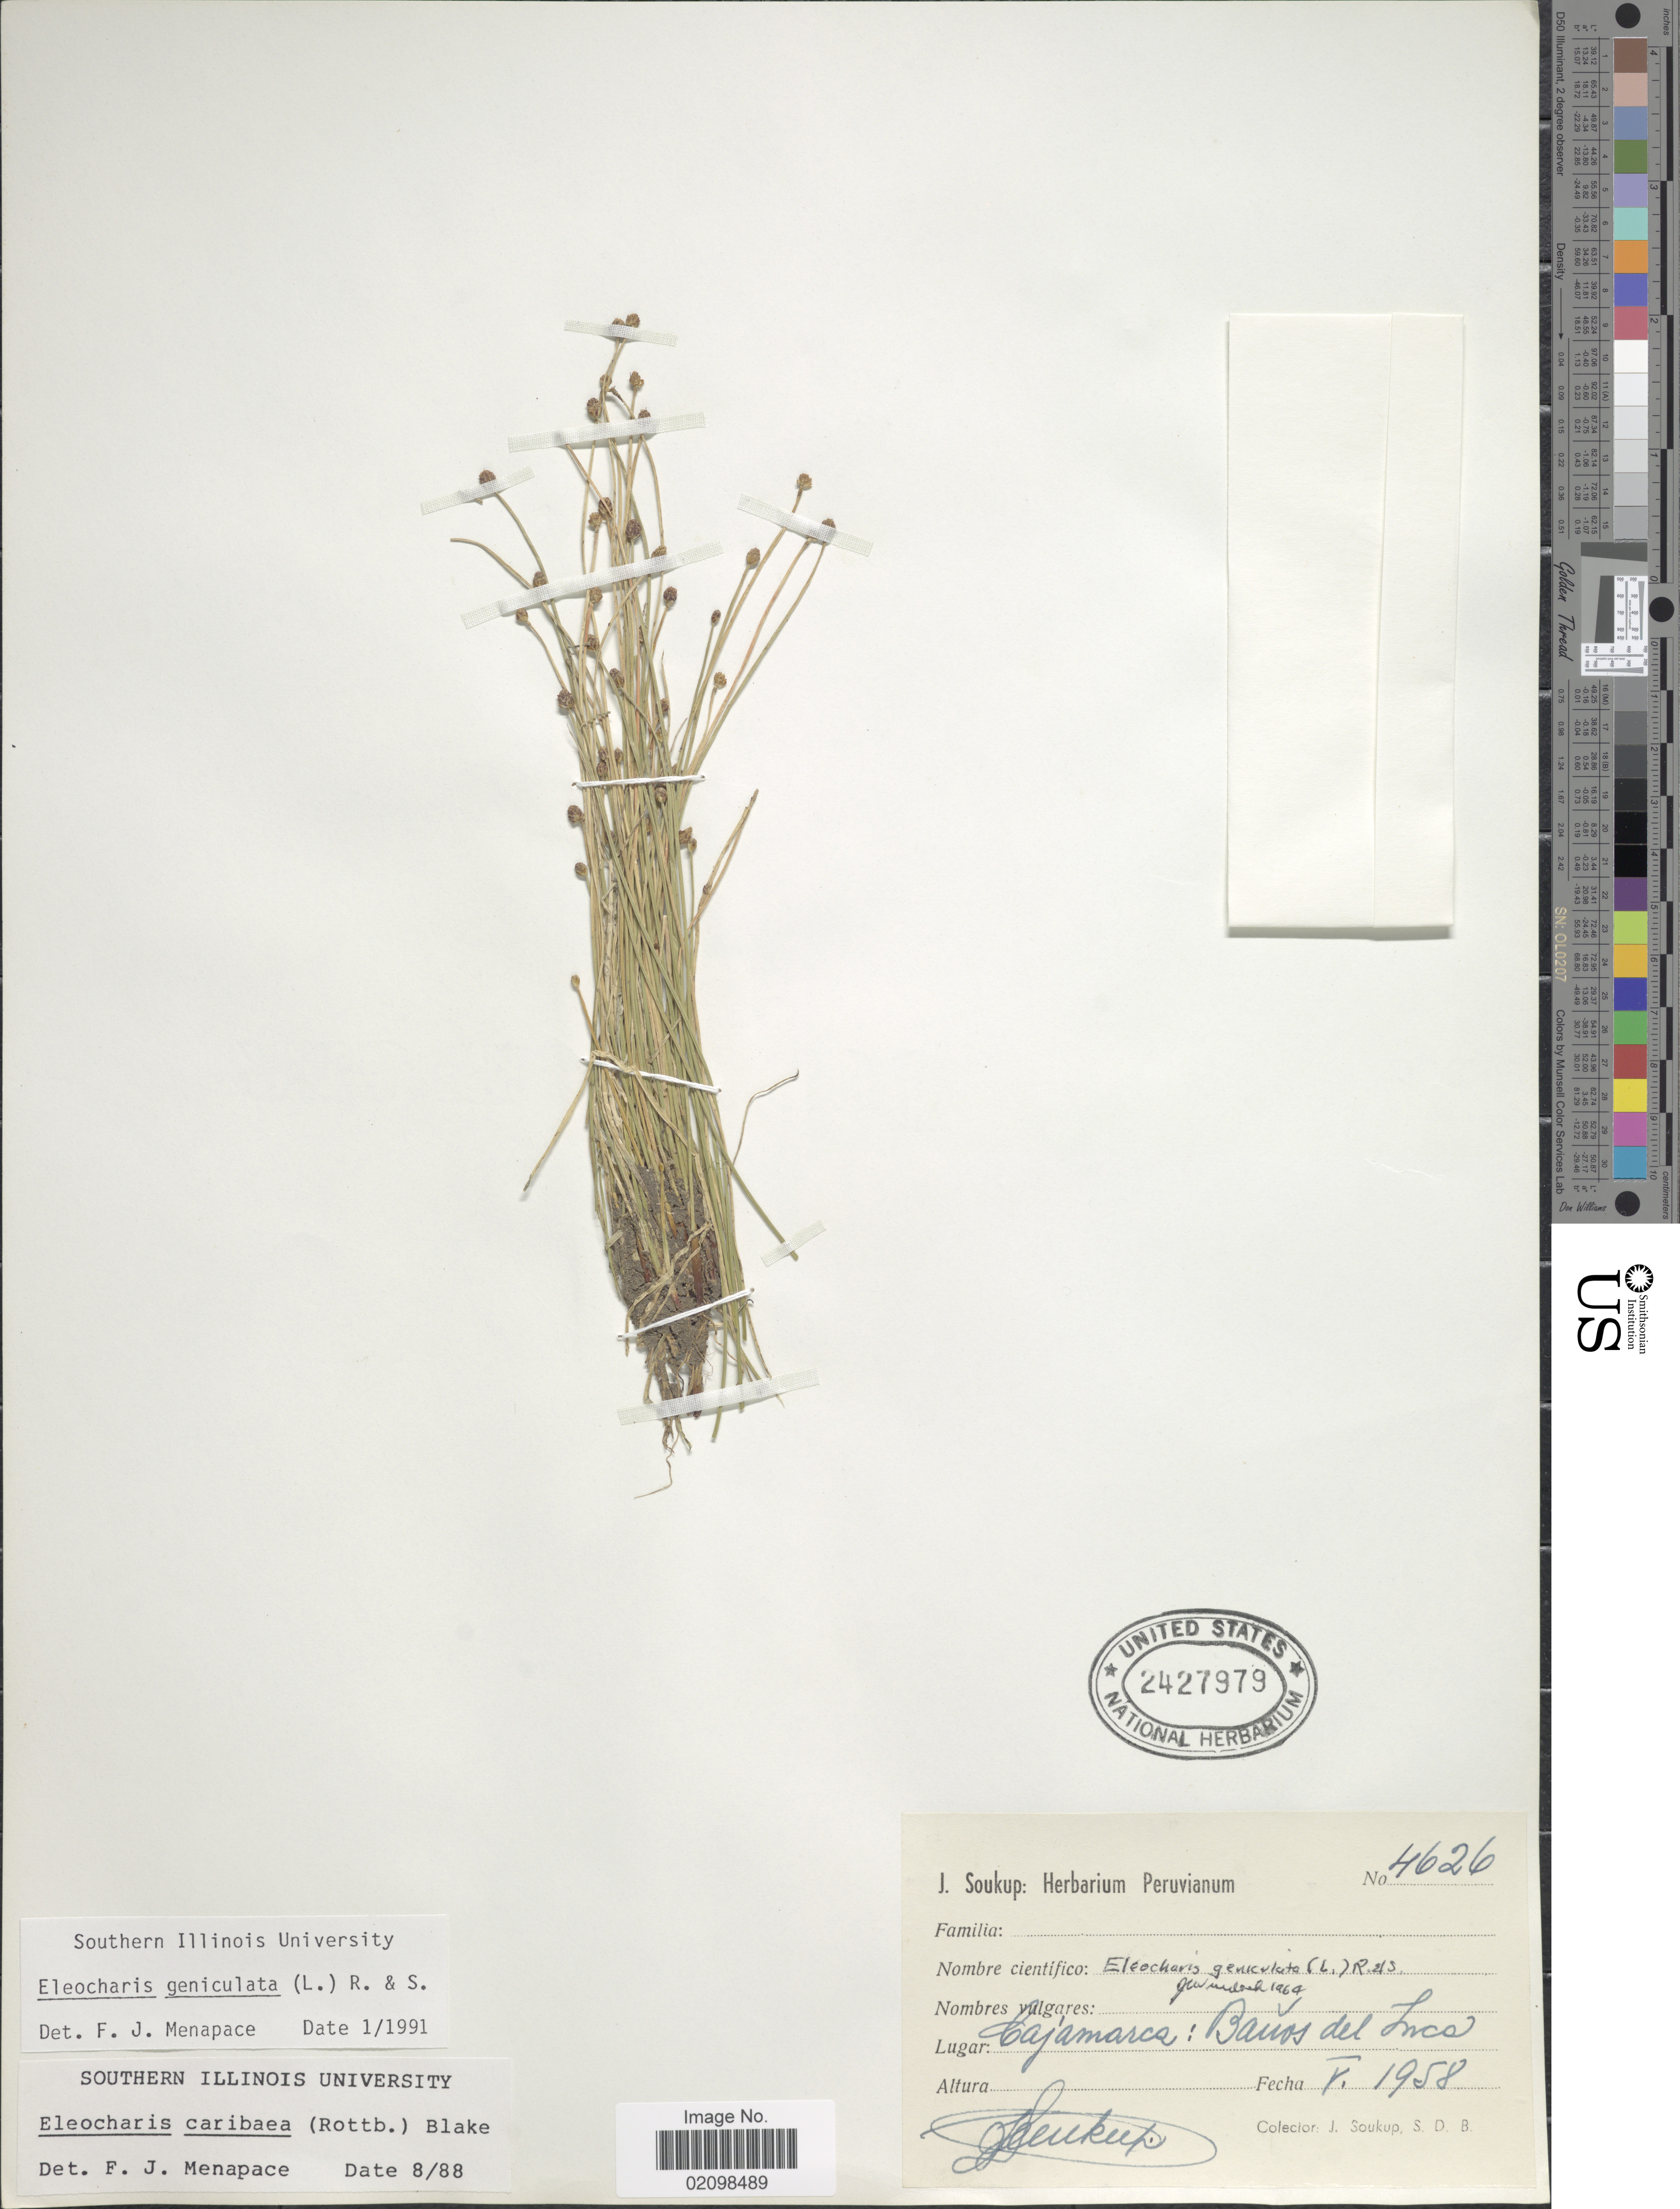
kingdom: Plantae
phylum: Tracheophyta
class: Liliopsida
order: Poales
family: Cyperaceae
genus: Eleocharis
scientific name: Eleocharis geniculata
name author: (L.) Roem. & Schult.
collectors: J. Soukup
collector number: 4626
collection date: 1958-05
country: Peru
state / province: Cajamarca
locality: Baños del Tuco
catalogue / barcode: US 2427979